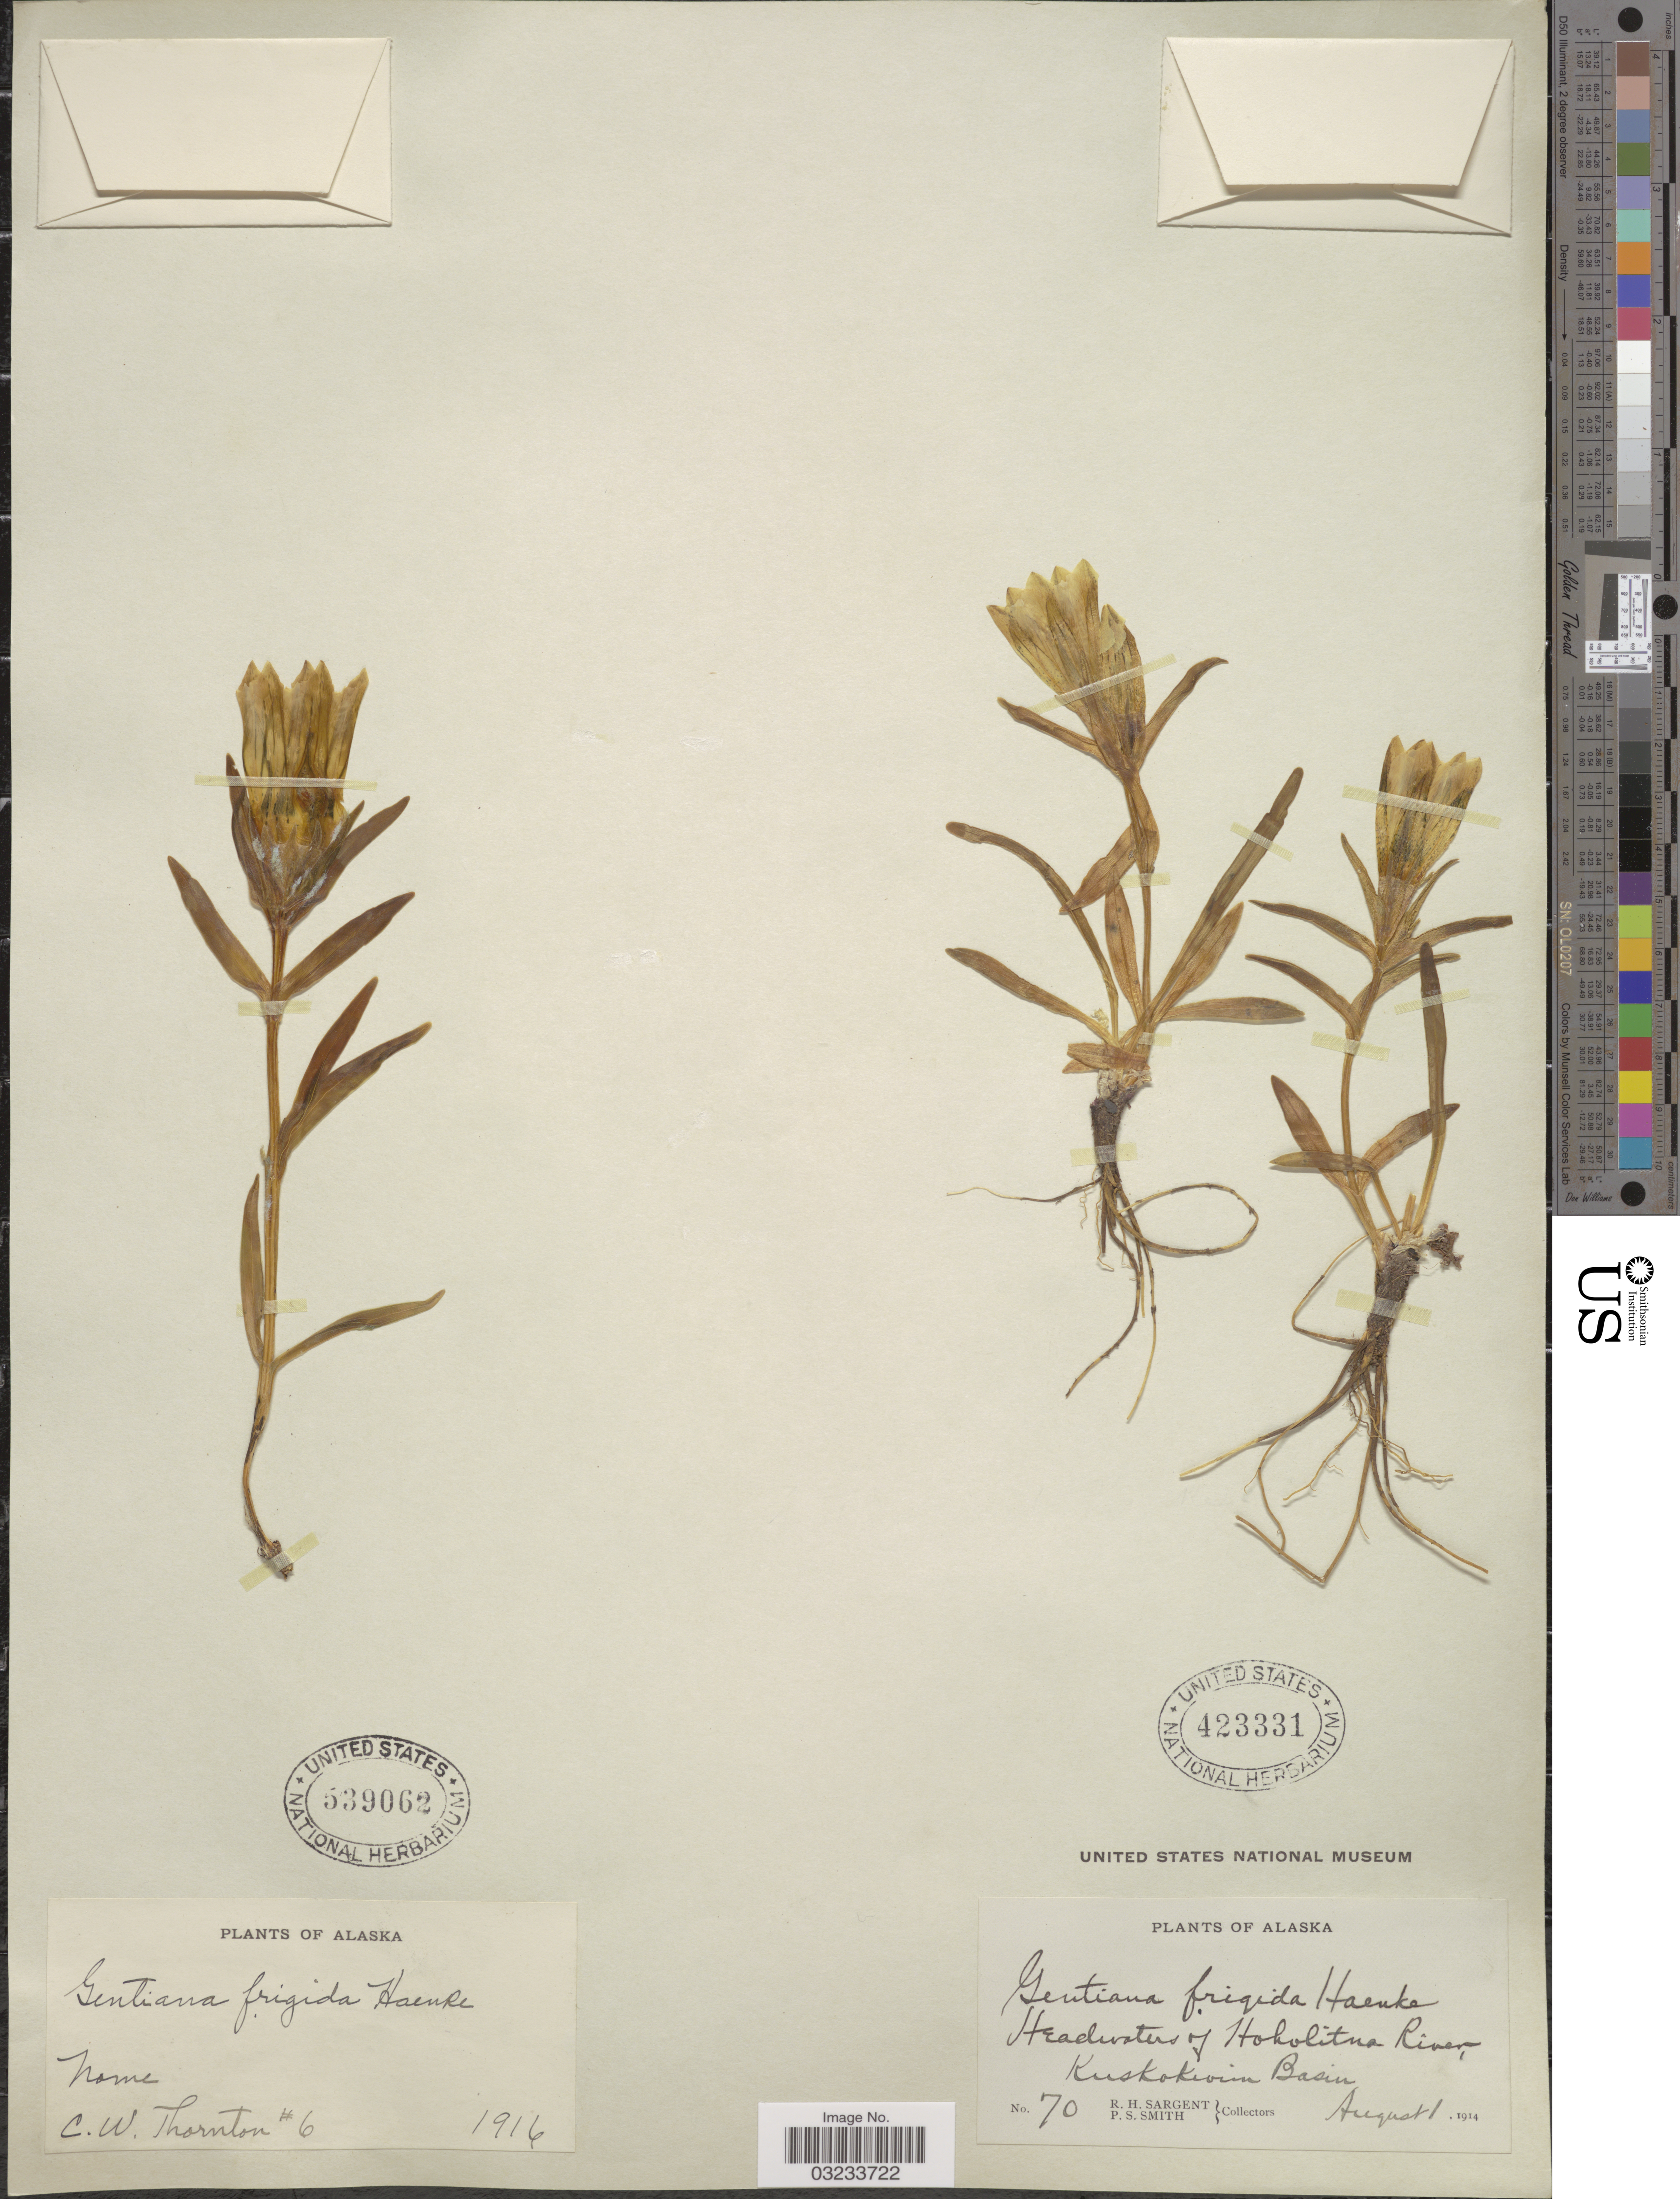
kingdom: Plantae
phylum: Tracheophyta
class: Magnoliopsida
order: Gentianales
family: Gentianaceae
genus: Gentiana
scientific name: Gentiana algida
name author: Pall.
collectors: C. Thornton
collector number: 6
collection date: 1916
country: United States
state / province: Alaska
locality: Nome.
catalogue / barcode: US 539062-2